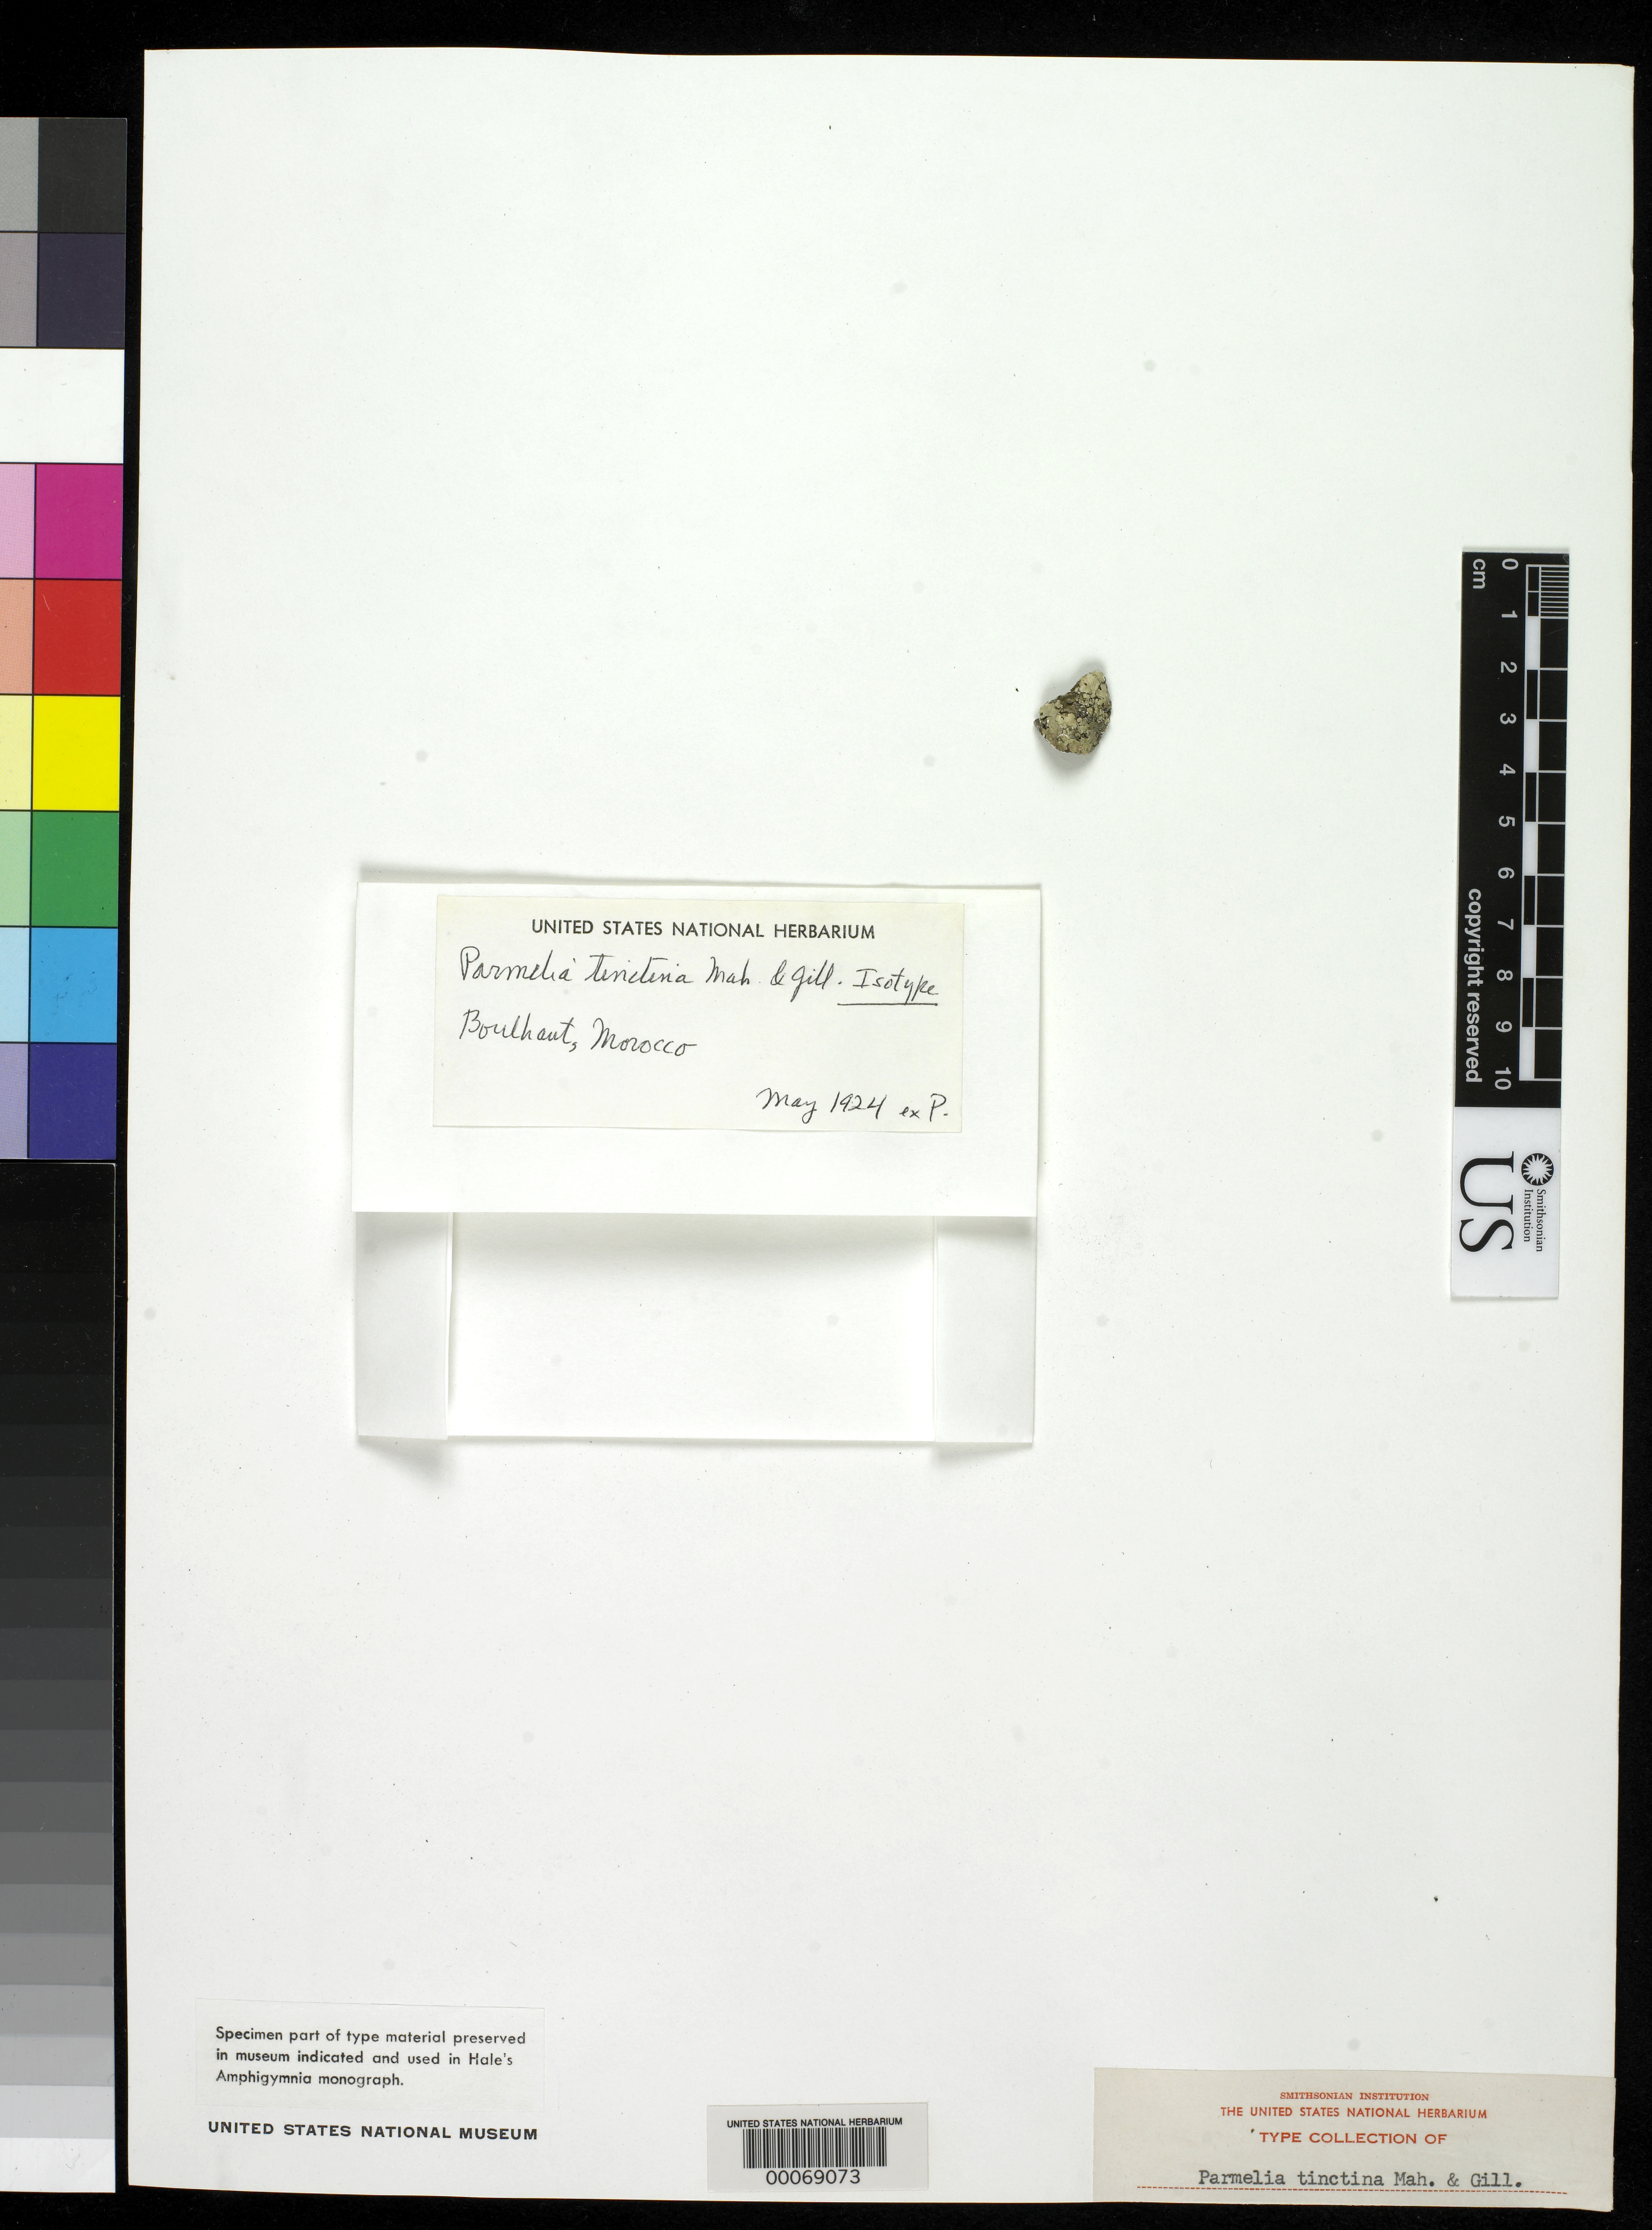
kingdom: Fungi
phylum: Ascomycota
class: Lecanoromycetes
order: Lecanorales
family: Parmeliaceae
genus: Parmelia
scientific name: Parmelia tinctina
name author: Maheu & Gillet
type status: Type Fragment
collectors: J. M. Gillet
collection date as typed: May 1924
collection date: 1924-05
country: Morocco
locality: Boulhaut.